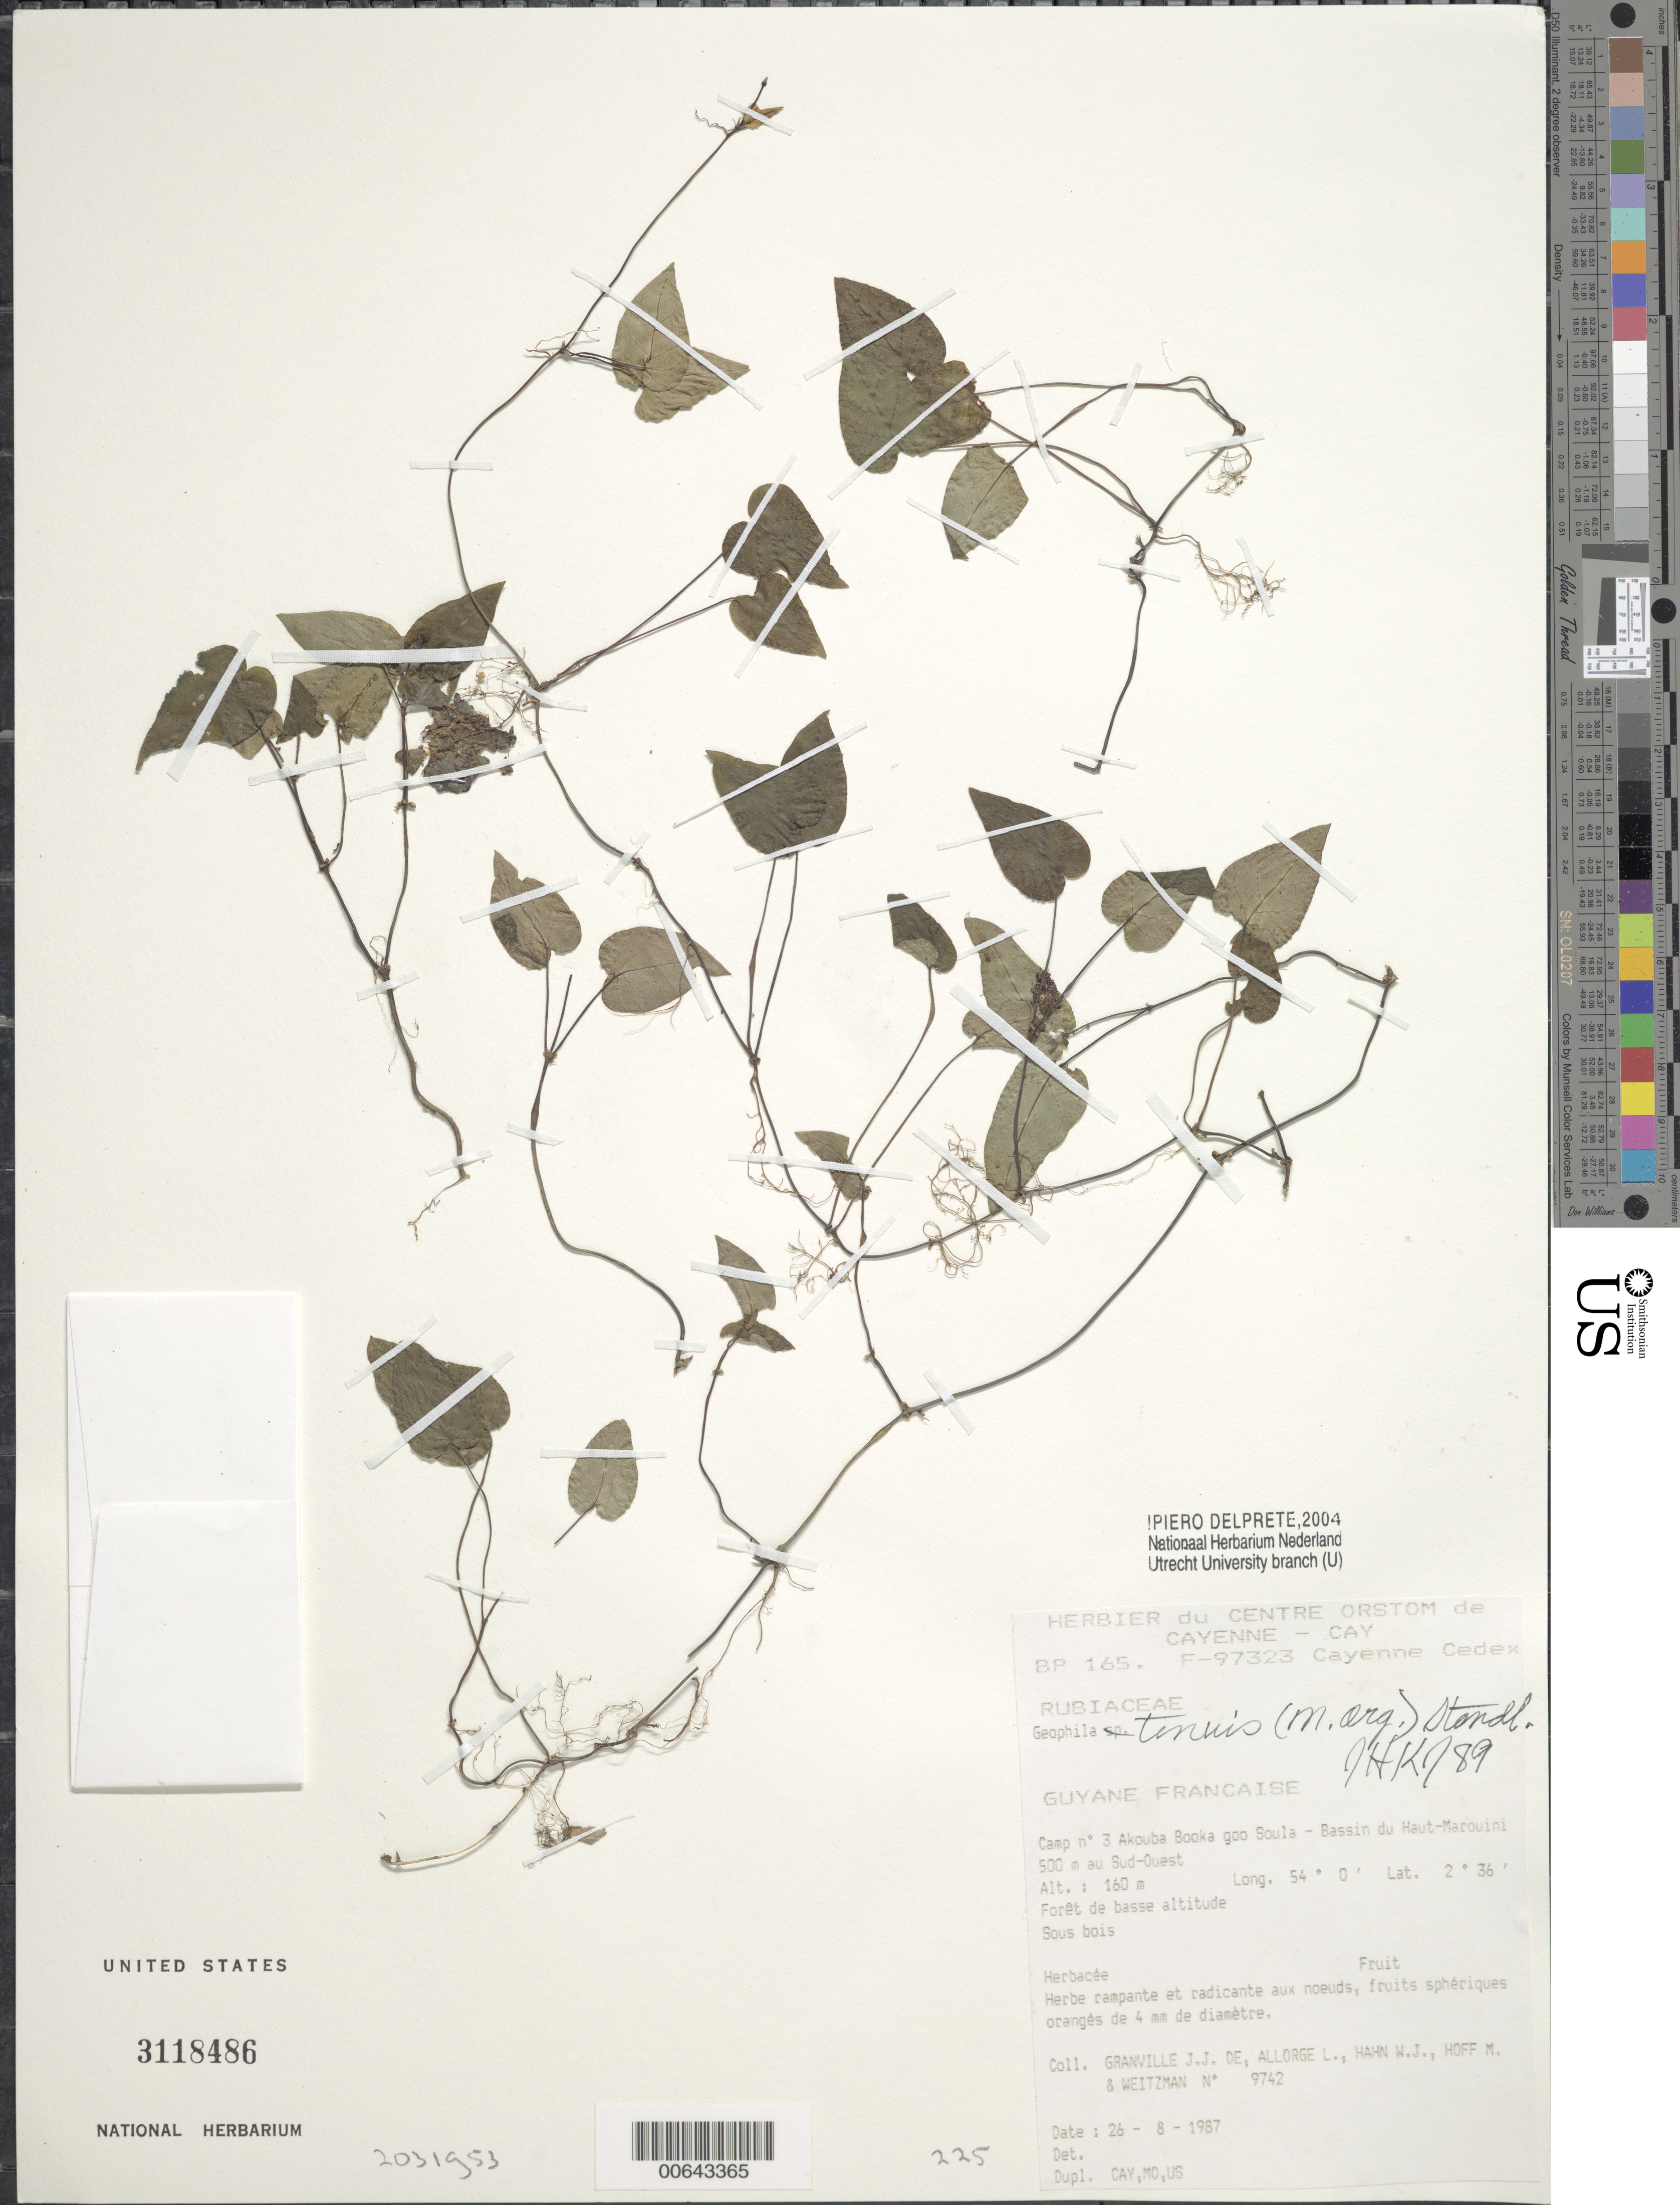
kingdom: Plantae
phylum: Tracheophyta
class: Magnoliopsida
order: Gentianales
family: Rubiaceae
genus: Geophila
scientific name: Geophila tenuis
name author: (Müll. Arg.) Standl.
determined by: Kirkbride, J. H.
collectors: J.-J. de Granville, L. Allorge, W. J. Hahn, M. Hoff & A. L. Weitzman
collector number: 9742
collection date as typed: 26-Aug-87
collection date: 1987-08-26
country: French Guiana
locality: Akouba Booka goo Soula, Camp #3, Roche no. 1, Bassin du Haut-Marouini, 500 m au Sud-Ouest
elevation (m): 160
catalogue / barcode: US 3118486